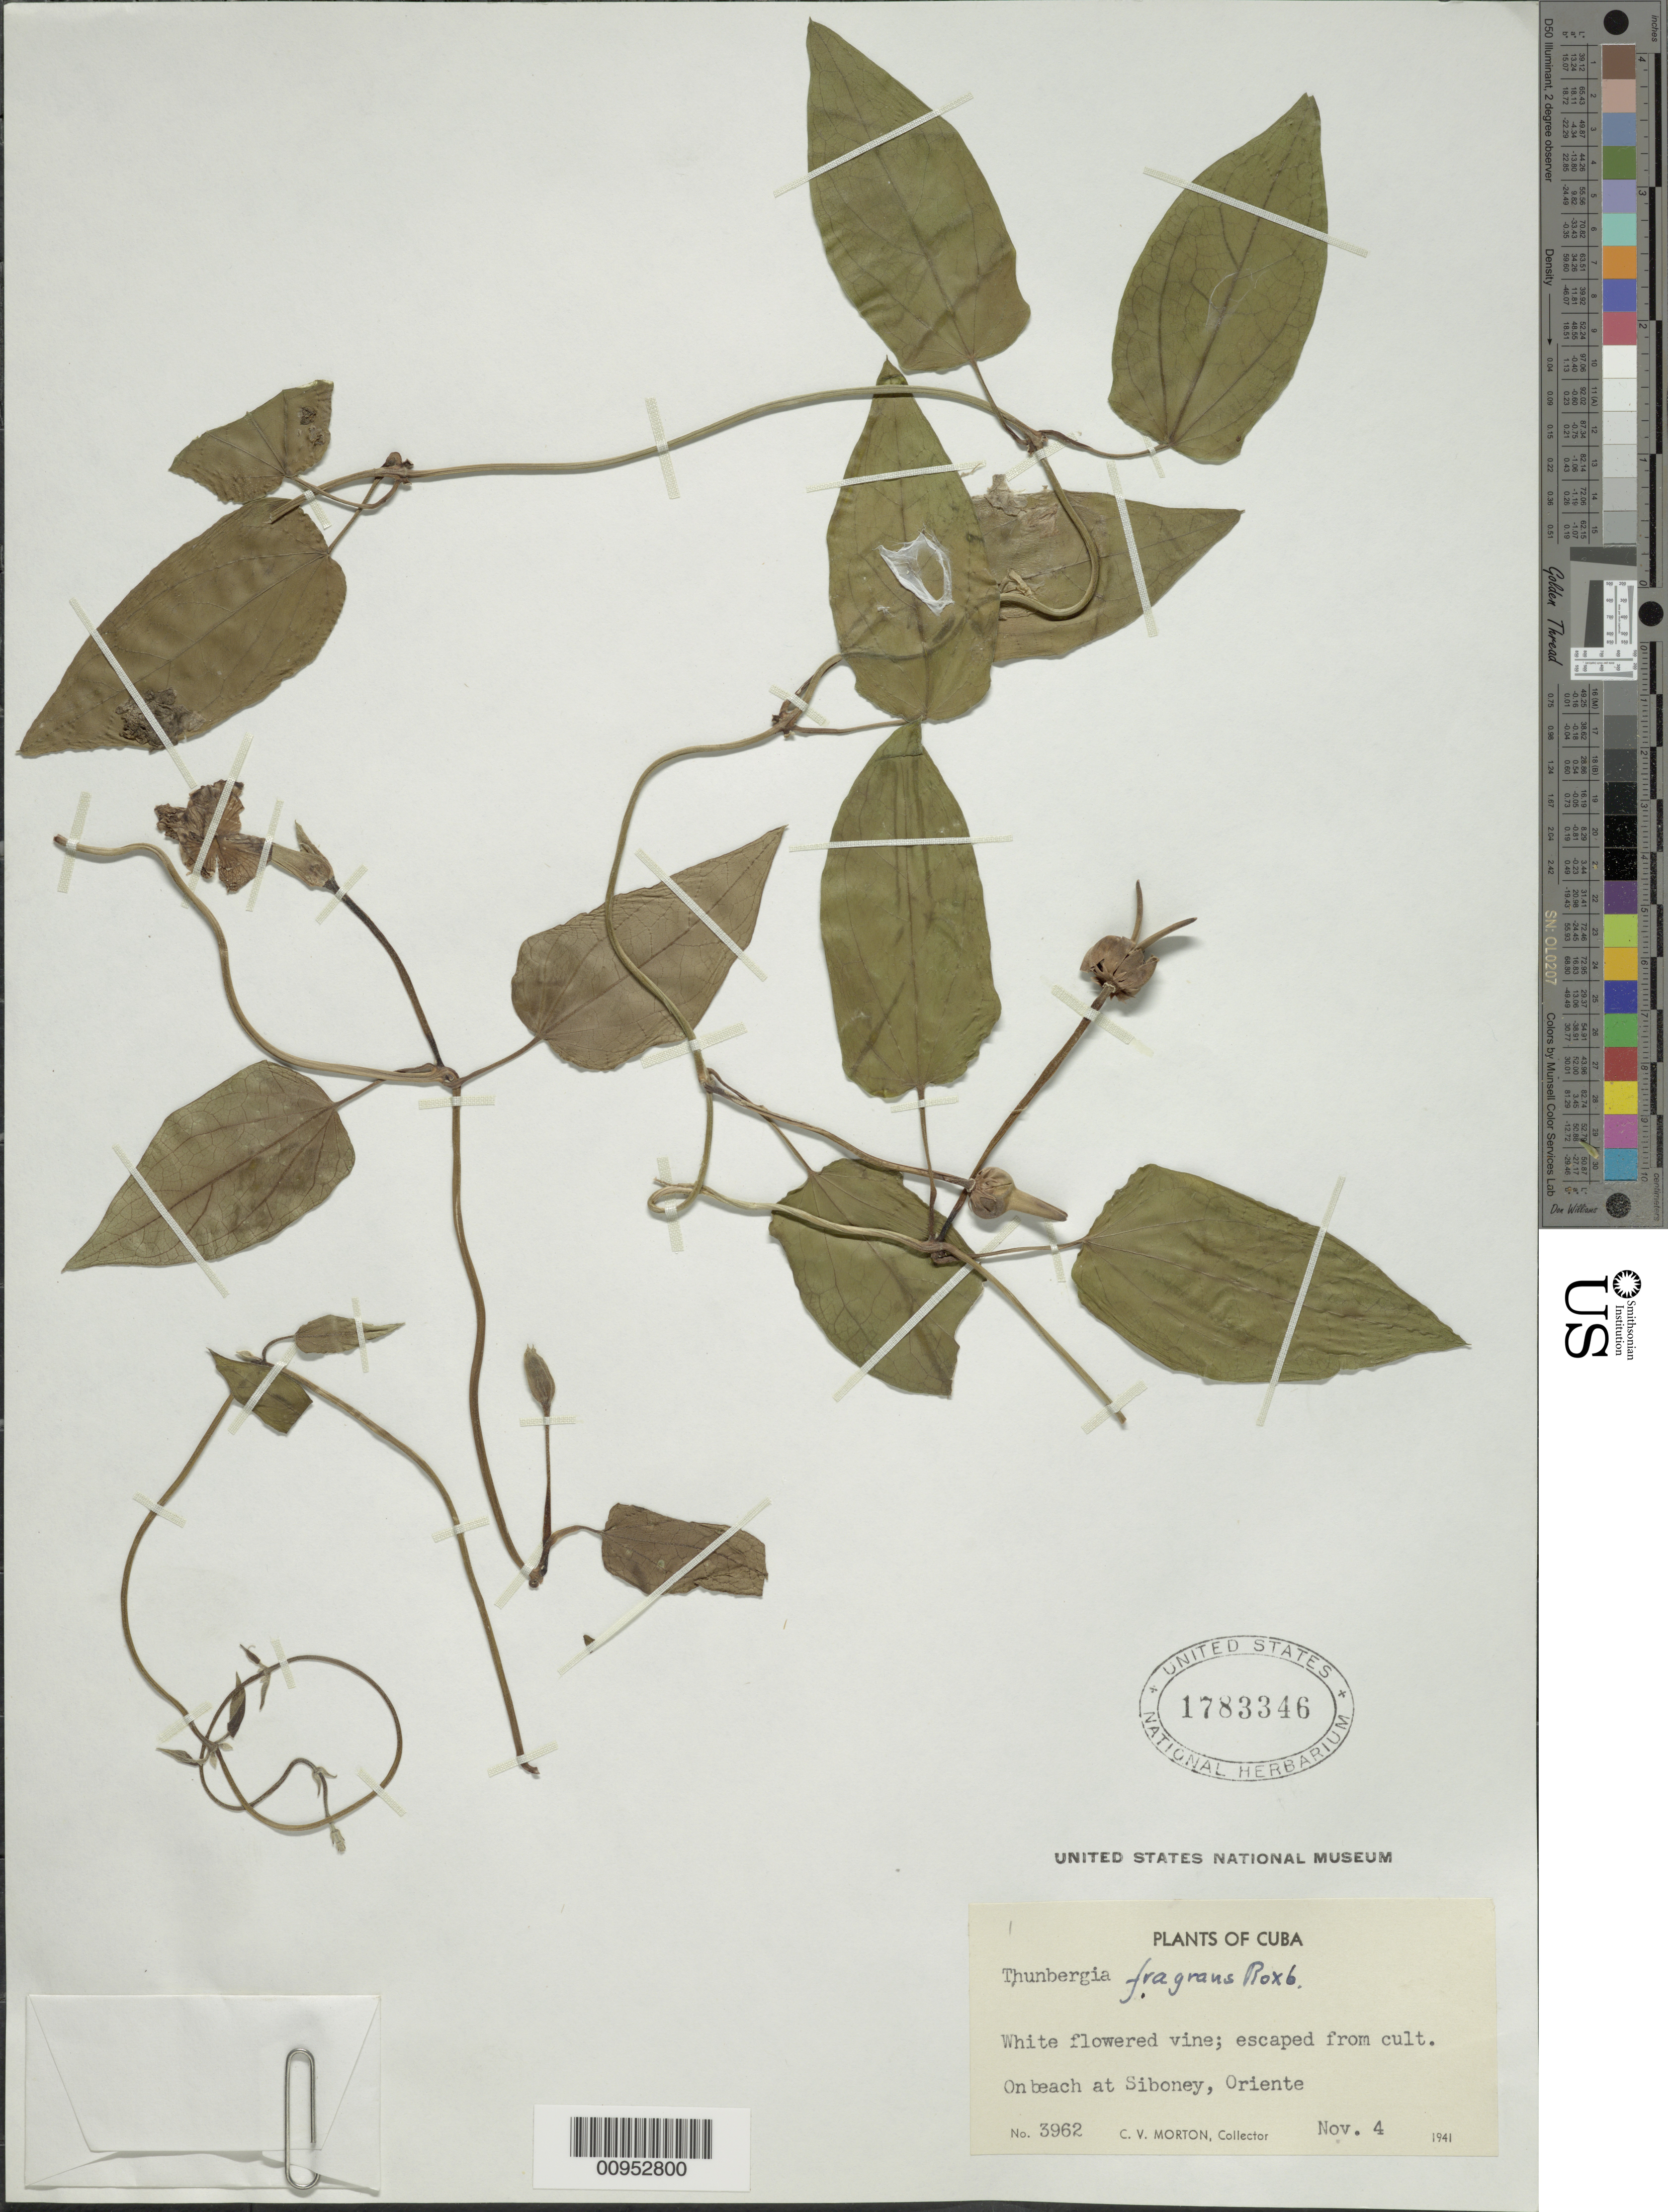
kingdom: Plantae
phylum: Tracheophyta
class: Magnoliopsida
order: Lamiales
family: Acanthaceae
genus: Thunbergia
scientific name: Thunbergia fragrans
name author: Roxb.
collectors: C. V. Morton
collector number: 3962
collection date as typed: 04 Nov 1941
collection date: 1941-11-04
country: Cuba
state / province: Oriente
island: Cuba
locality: At Siboney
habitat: On beach; Escaped from cultivation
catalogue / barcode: US 1783346